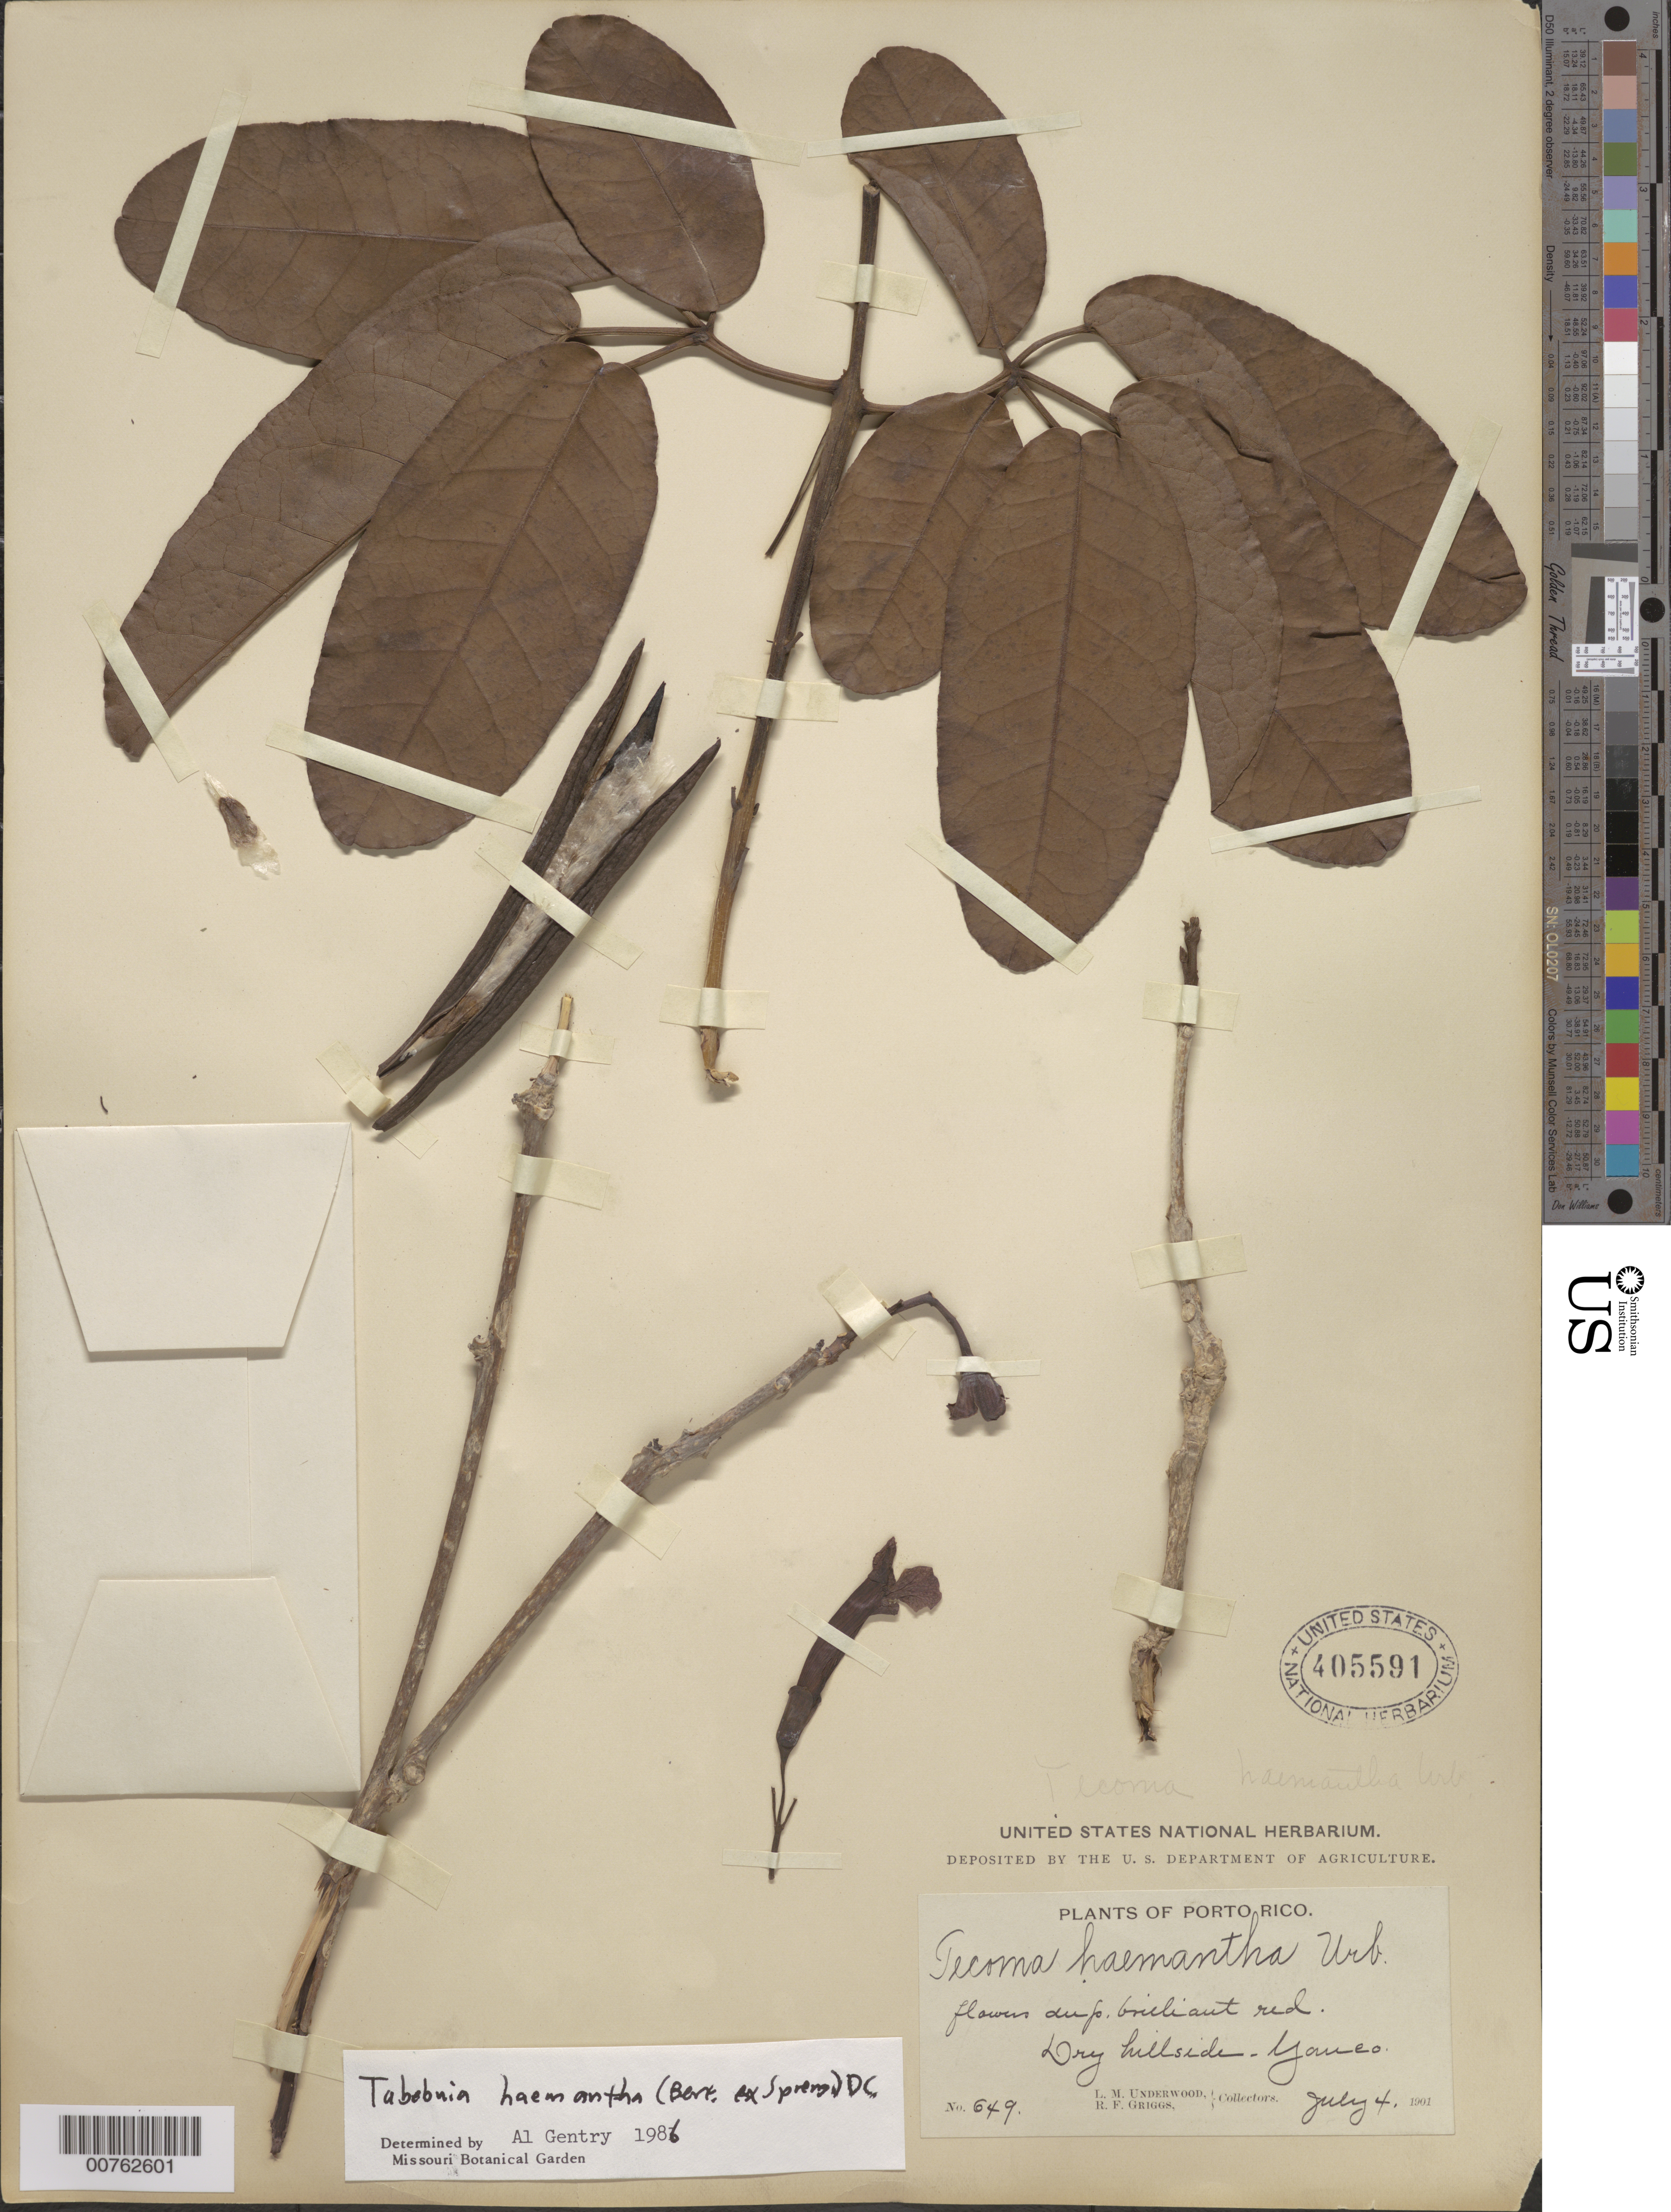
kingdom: Plantae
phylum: Tracheophyta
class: Magnoliopsida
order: Lamiales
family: Bignoniaceae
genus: Tabebuia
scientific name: Tabebuia haemantha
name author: (Bertero ex Spreng.) DC.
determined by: Gentry, A. H.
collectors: L. M. Underwood & R. F. Griggs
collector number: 649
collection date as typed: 04 Jul 1901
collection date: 1901-07-04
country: Puerto Rico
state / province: Yauco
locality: Yaveo [Yauco?]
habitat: Dry hillside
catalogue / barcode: US 405591